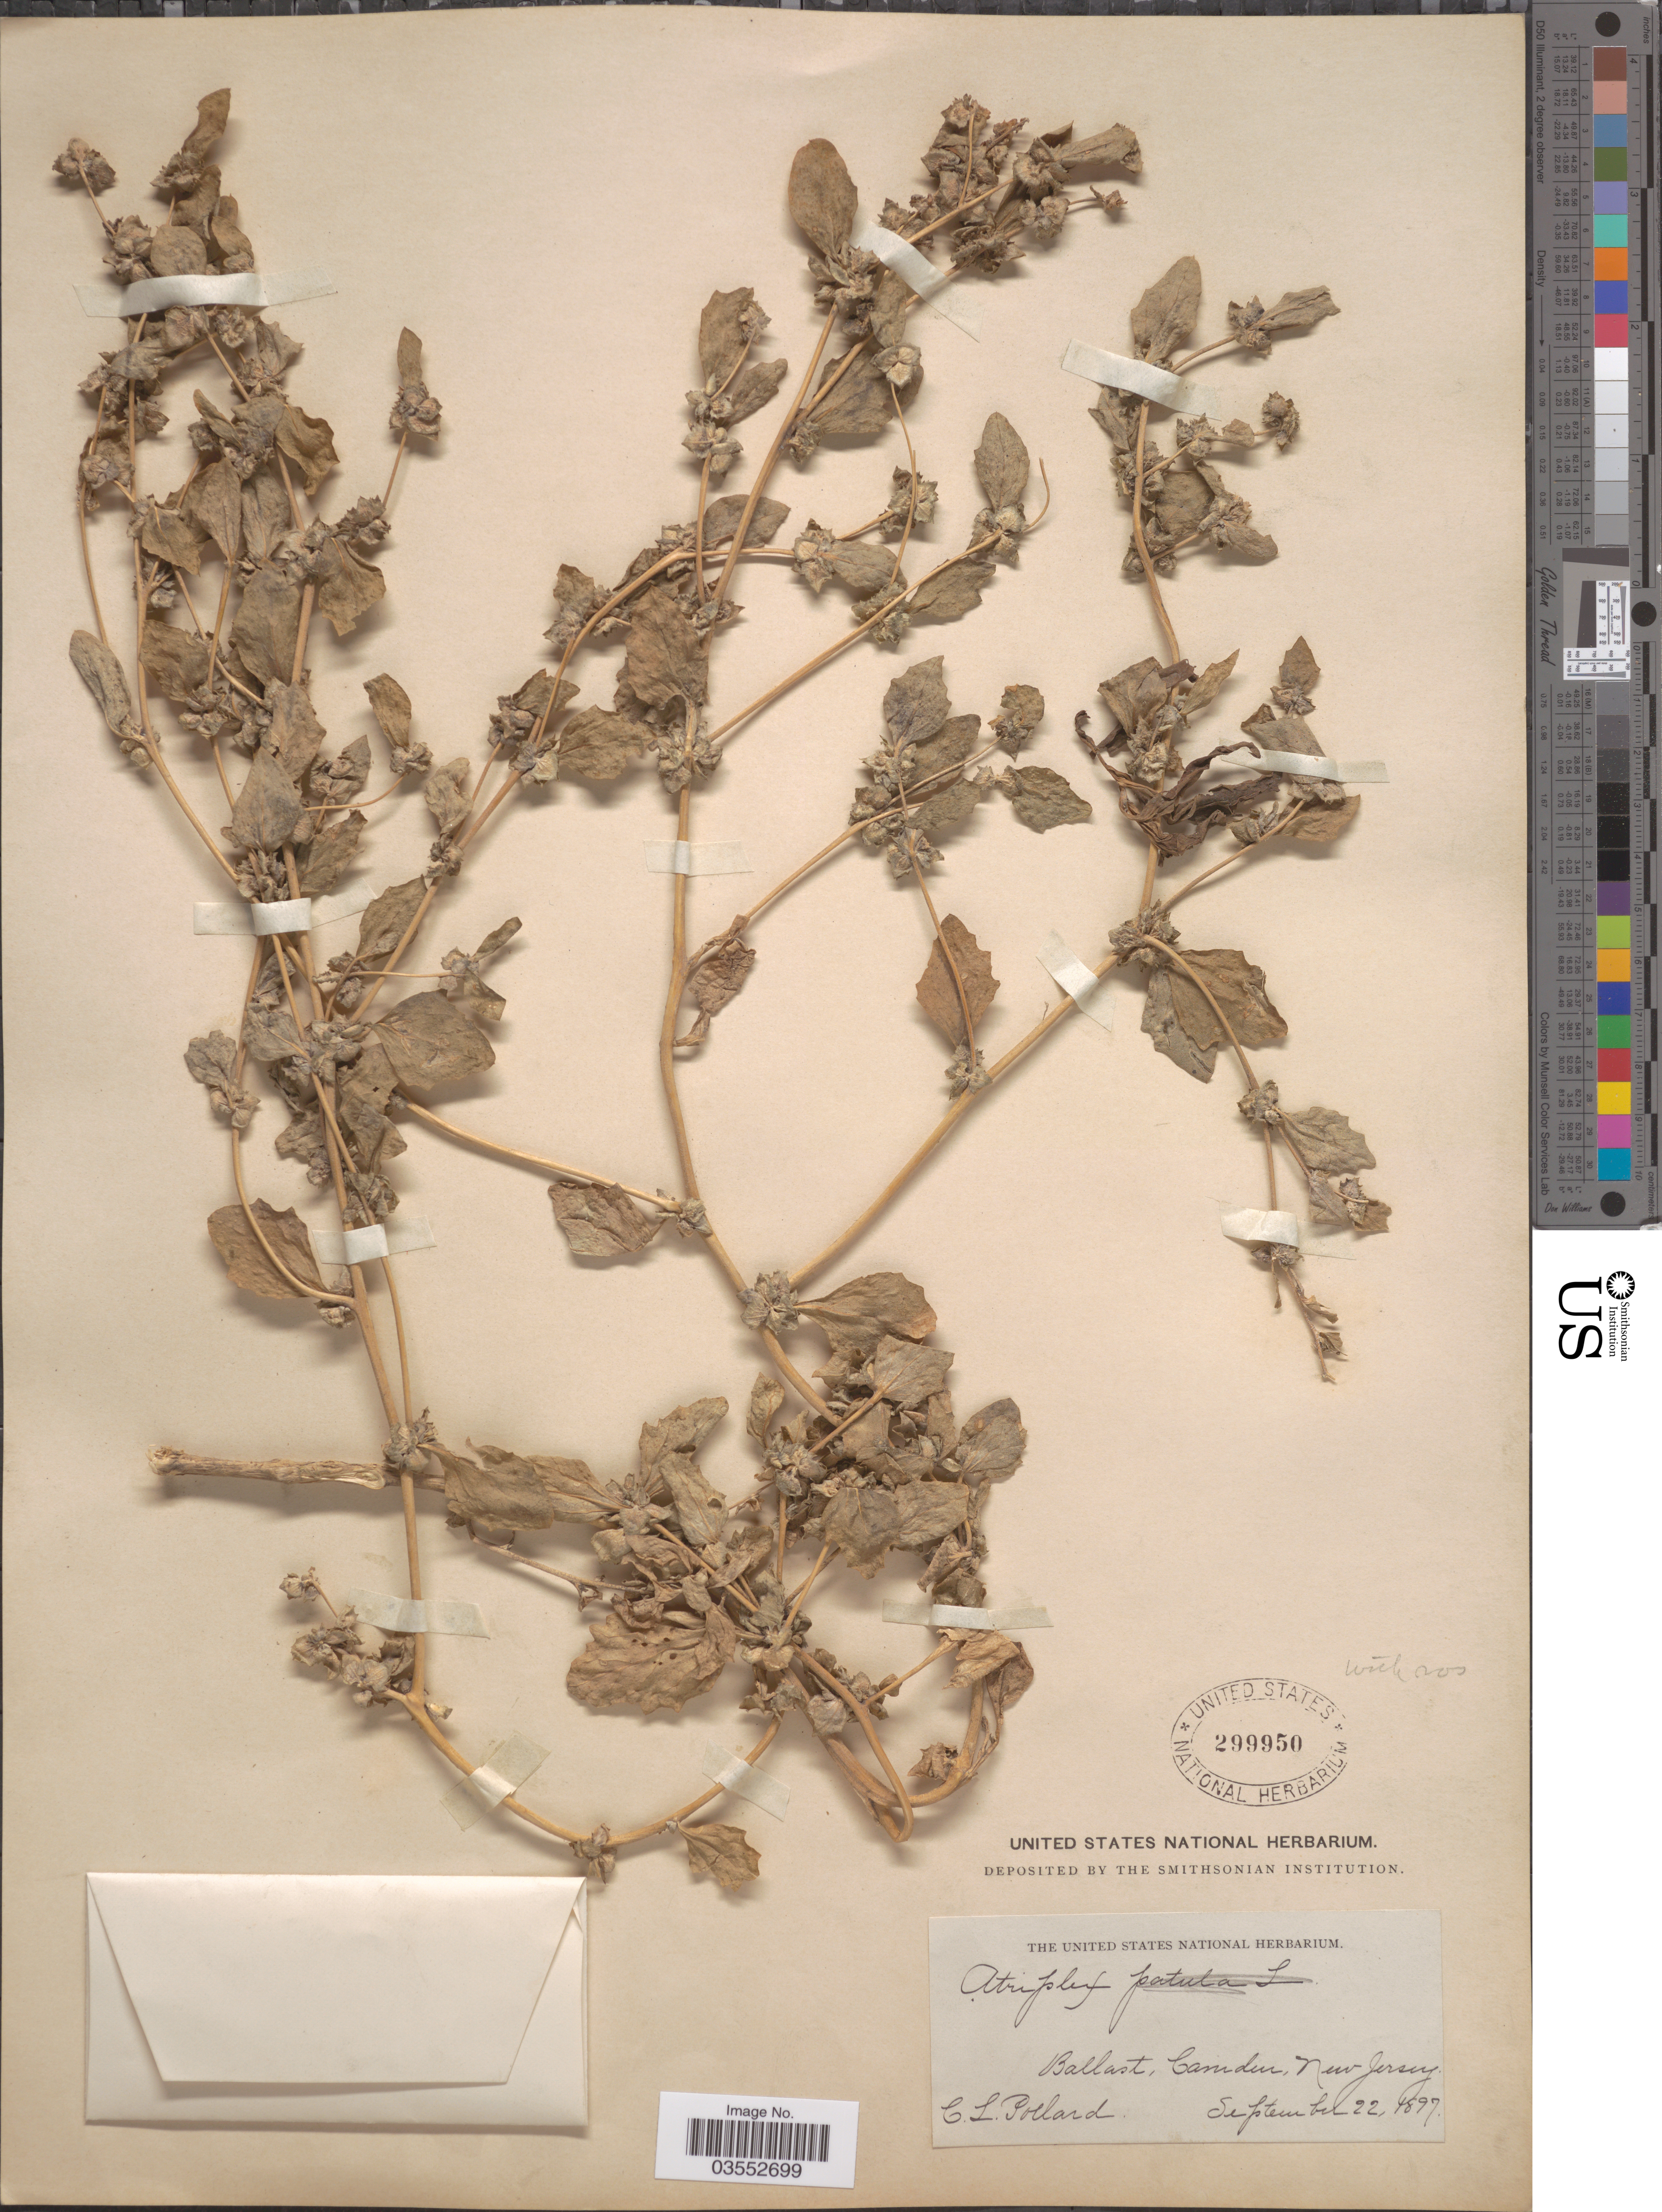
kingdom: Plantae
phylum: Tracheophyta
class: Magnoliopsida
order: Caryophyllales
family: Amaranthaceae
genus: Atriplex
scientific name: Atriplex rosea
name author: L.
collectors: C. L. Pollard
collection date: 1897-09-22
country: United States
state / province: New Jersey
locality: Ballast, Camden.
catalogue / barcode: US 299950